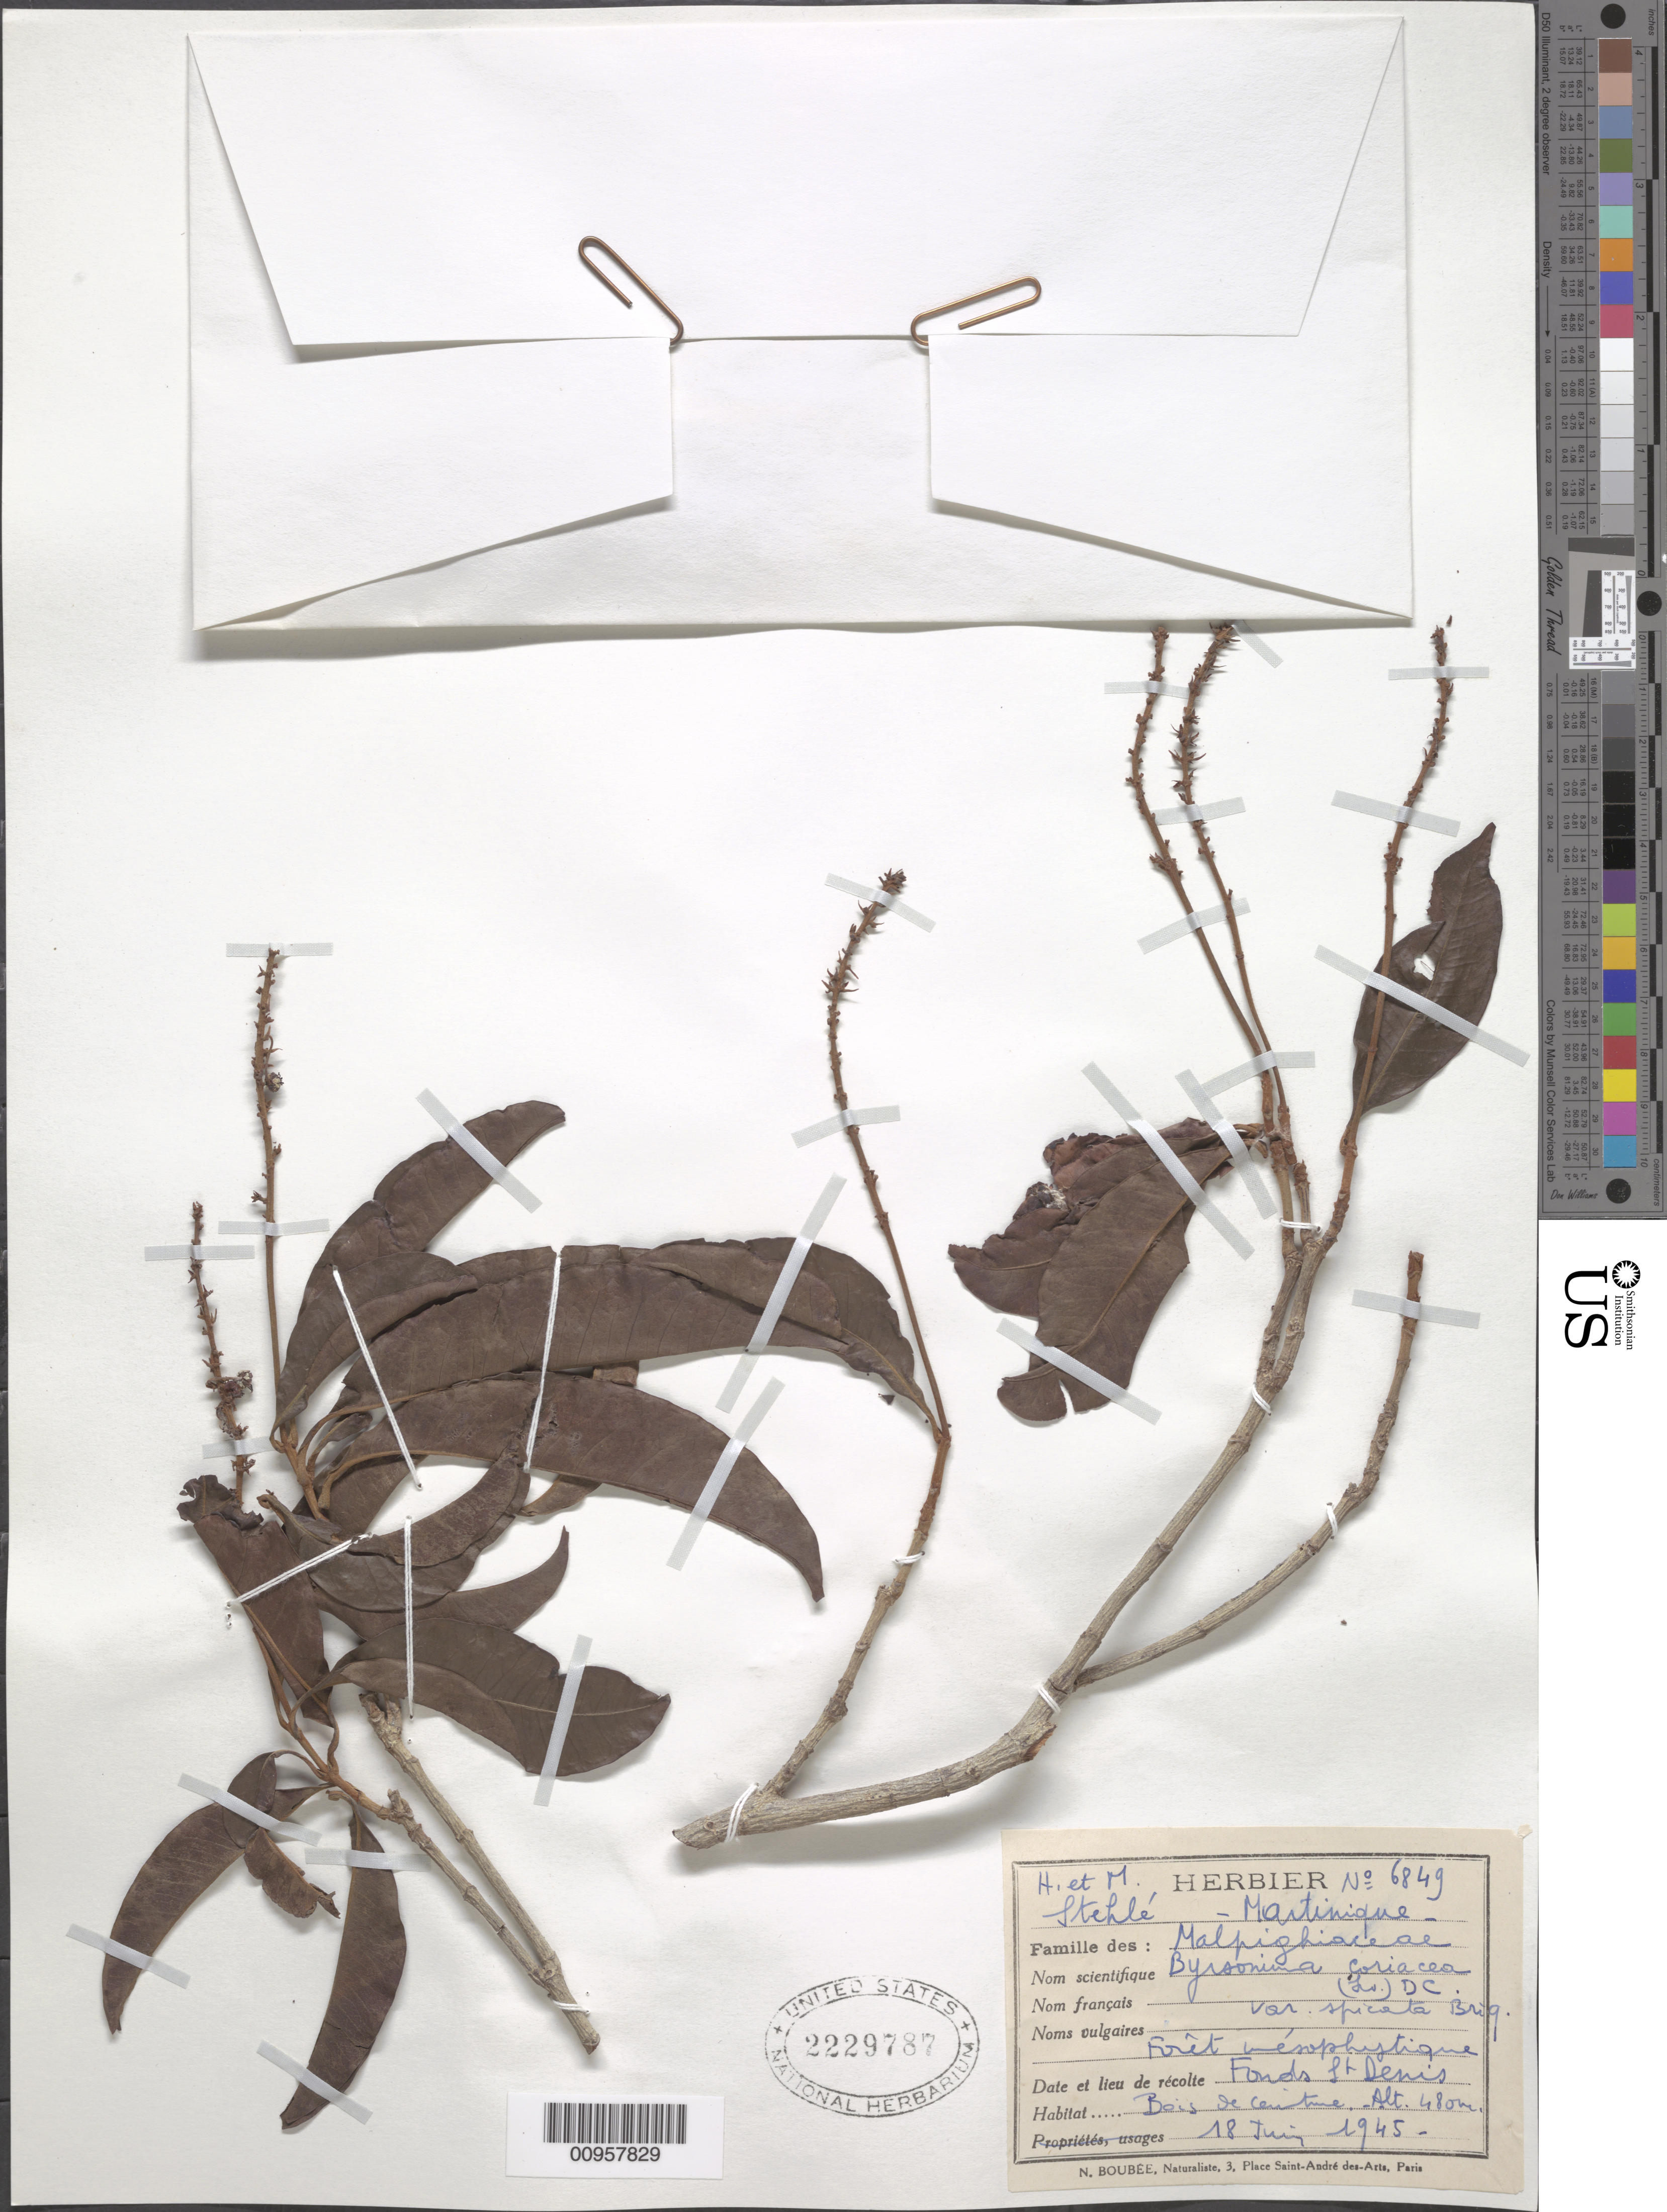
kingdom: Plantae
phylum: Tracheophyta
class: Magnoliopsida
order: Malpighiales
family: Malpighiaceae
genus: Byrsonima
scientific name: Byrsonima spicata (Cav.) DC.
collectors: H. Stehlé & M. Stehlé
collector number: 6849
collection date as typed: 18 Jun 1945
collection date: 1945-06-18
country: Martinique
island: Martinique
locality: Fonds St. Denis, "bois de "cenit…"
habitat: Forêt mésophytique"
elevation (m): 480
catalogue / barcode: US 2229787